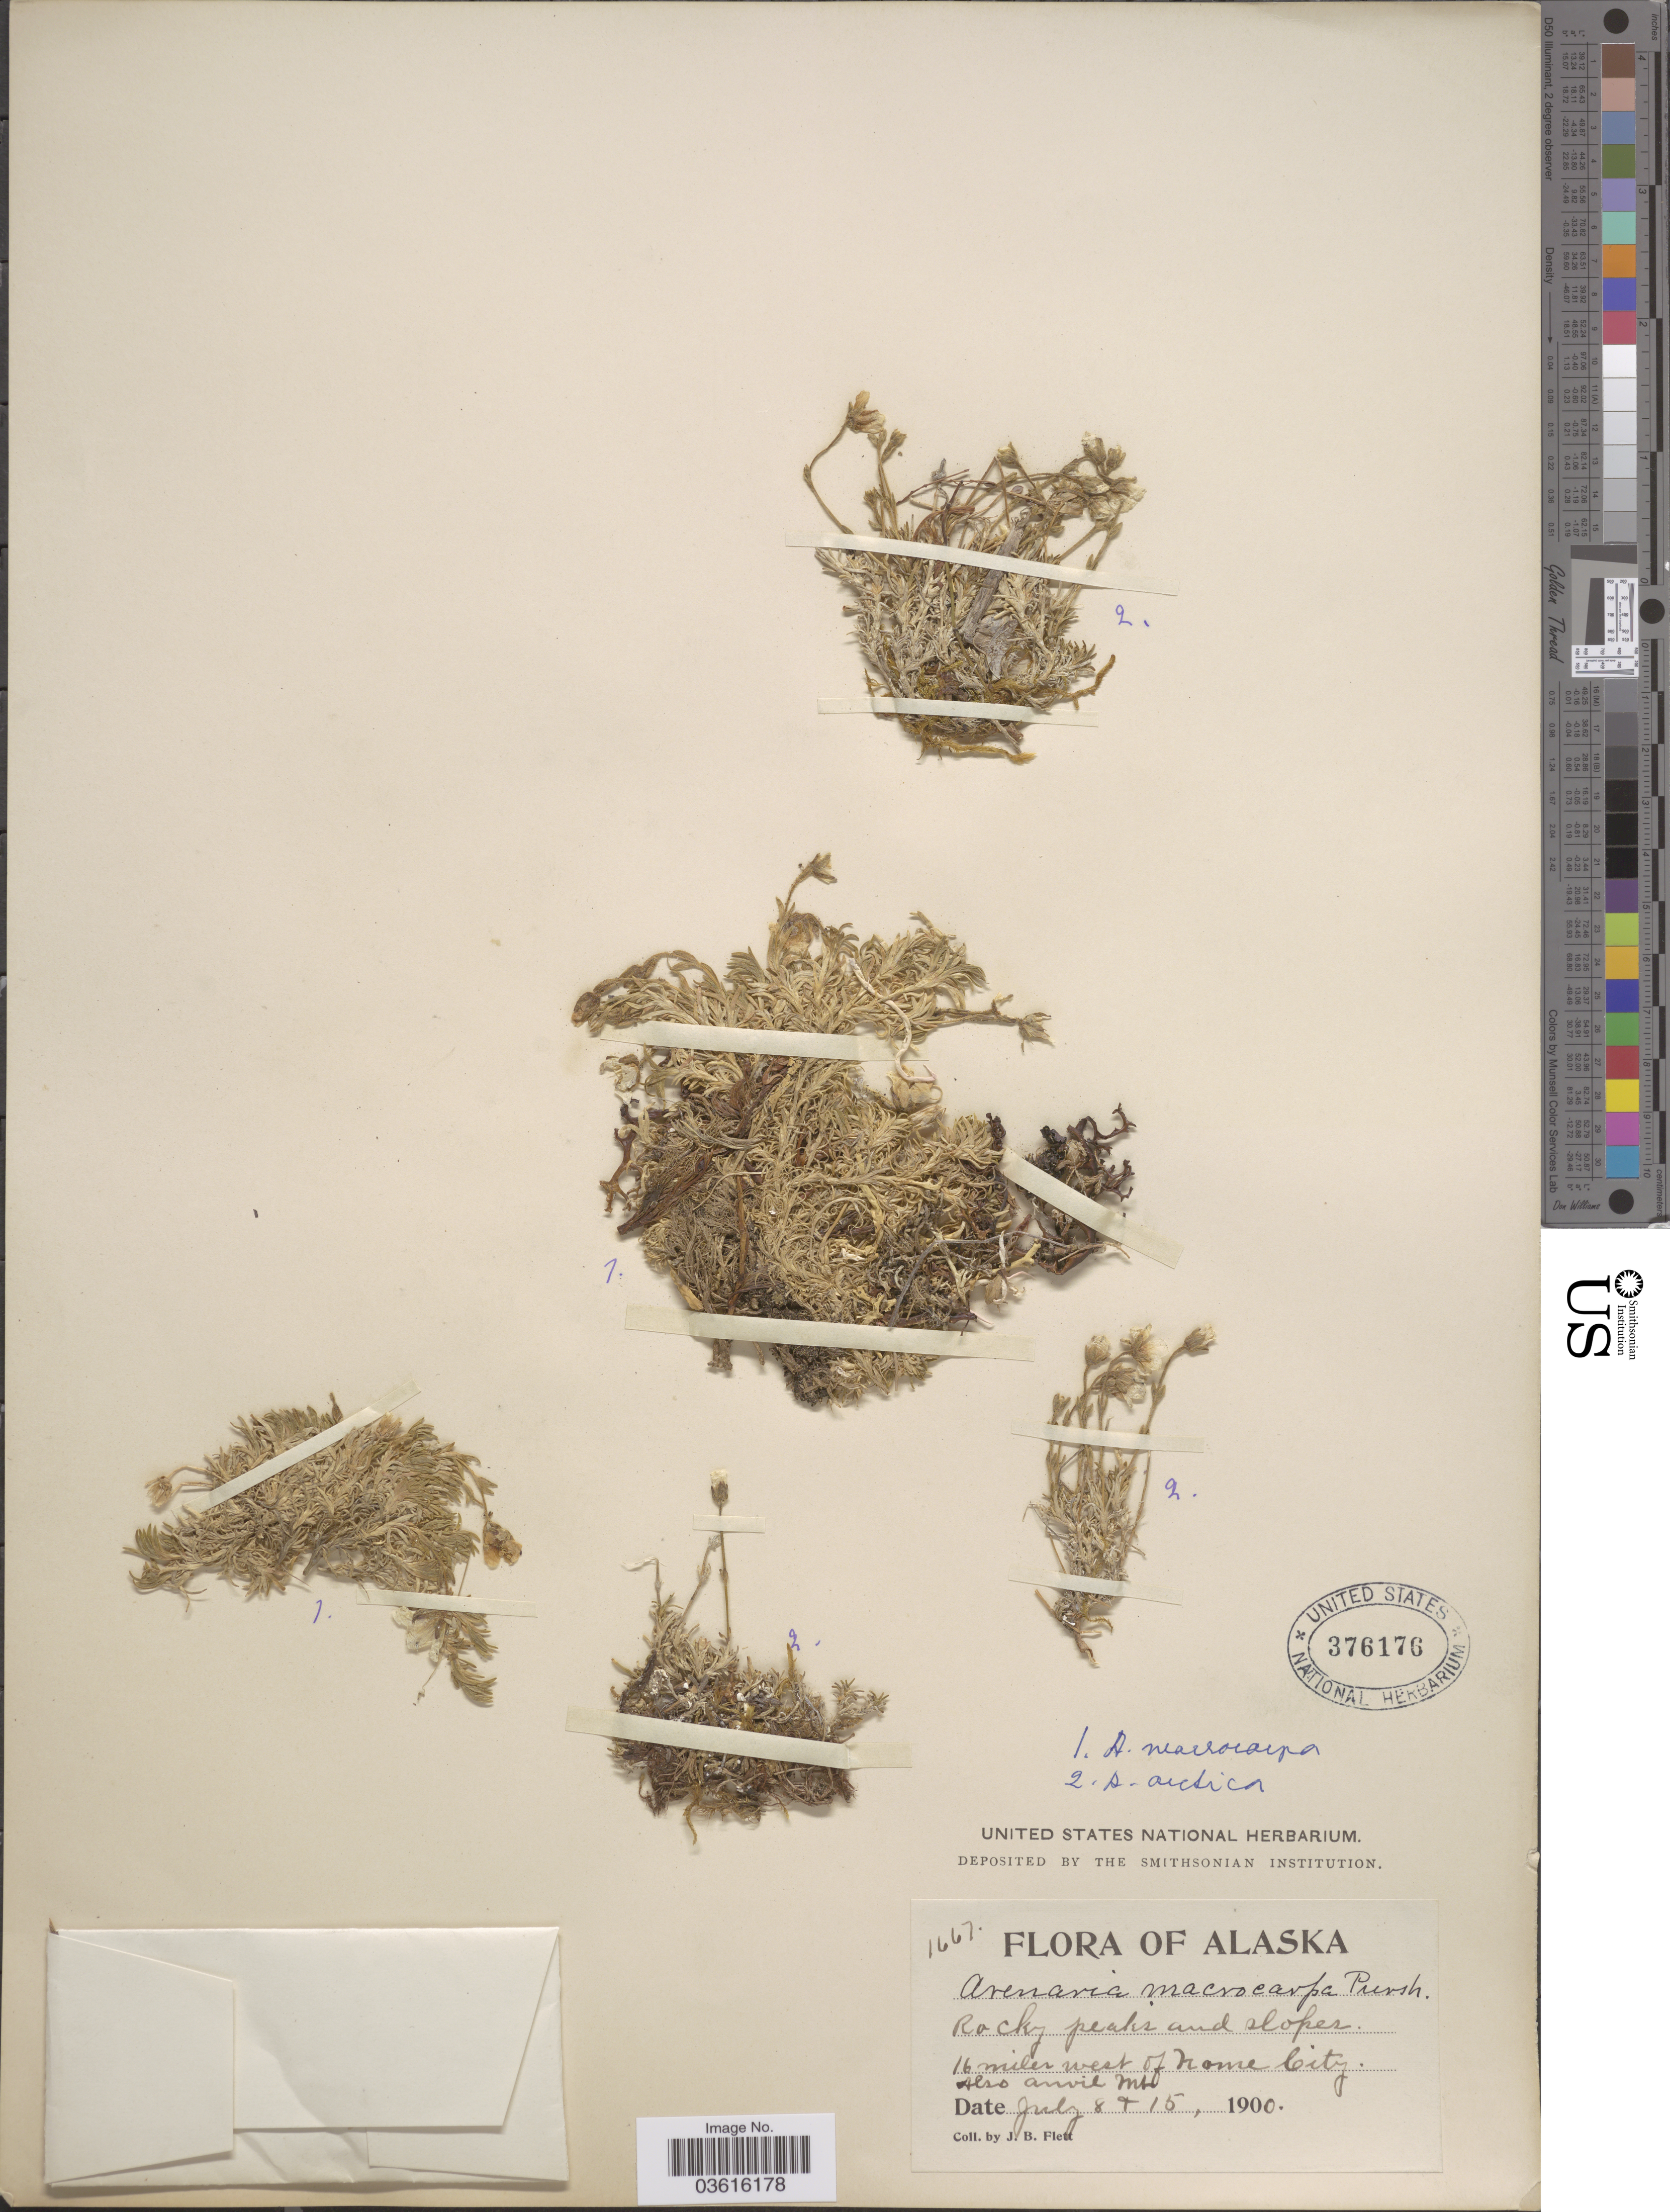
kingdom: Plantae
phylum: Tracheophyta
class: Magnoliopsida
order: Caryophyllales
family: Caryophyllaceae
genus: Pseudocherleria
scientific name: Pseudocherleria macrocarpa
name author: (Pursh) Dillenb. & Kadereit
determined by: U.S. National Herbarium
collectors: J. Flett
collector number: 1667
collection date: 1900-07-08/1900-07-15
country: United States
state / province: Alaska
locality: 16 miles west of Nome City. Also Anvil Mt.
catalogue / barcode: US 376176